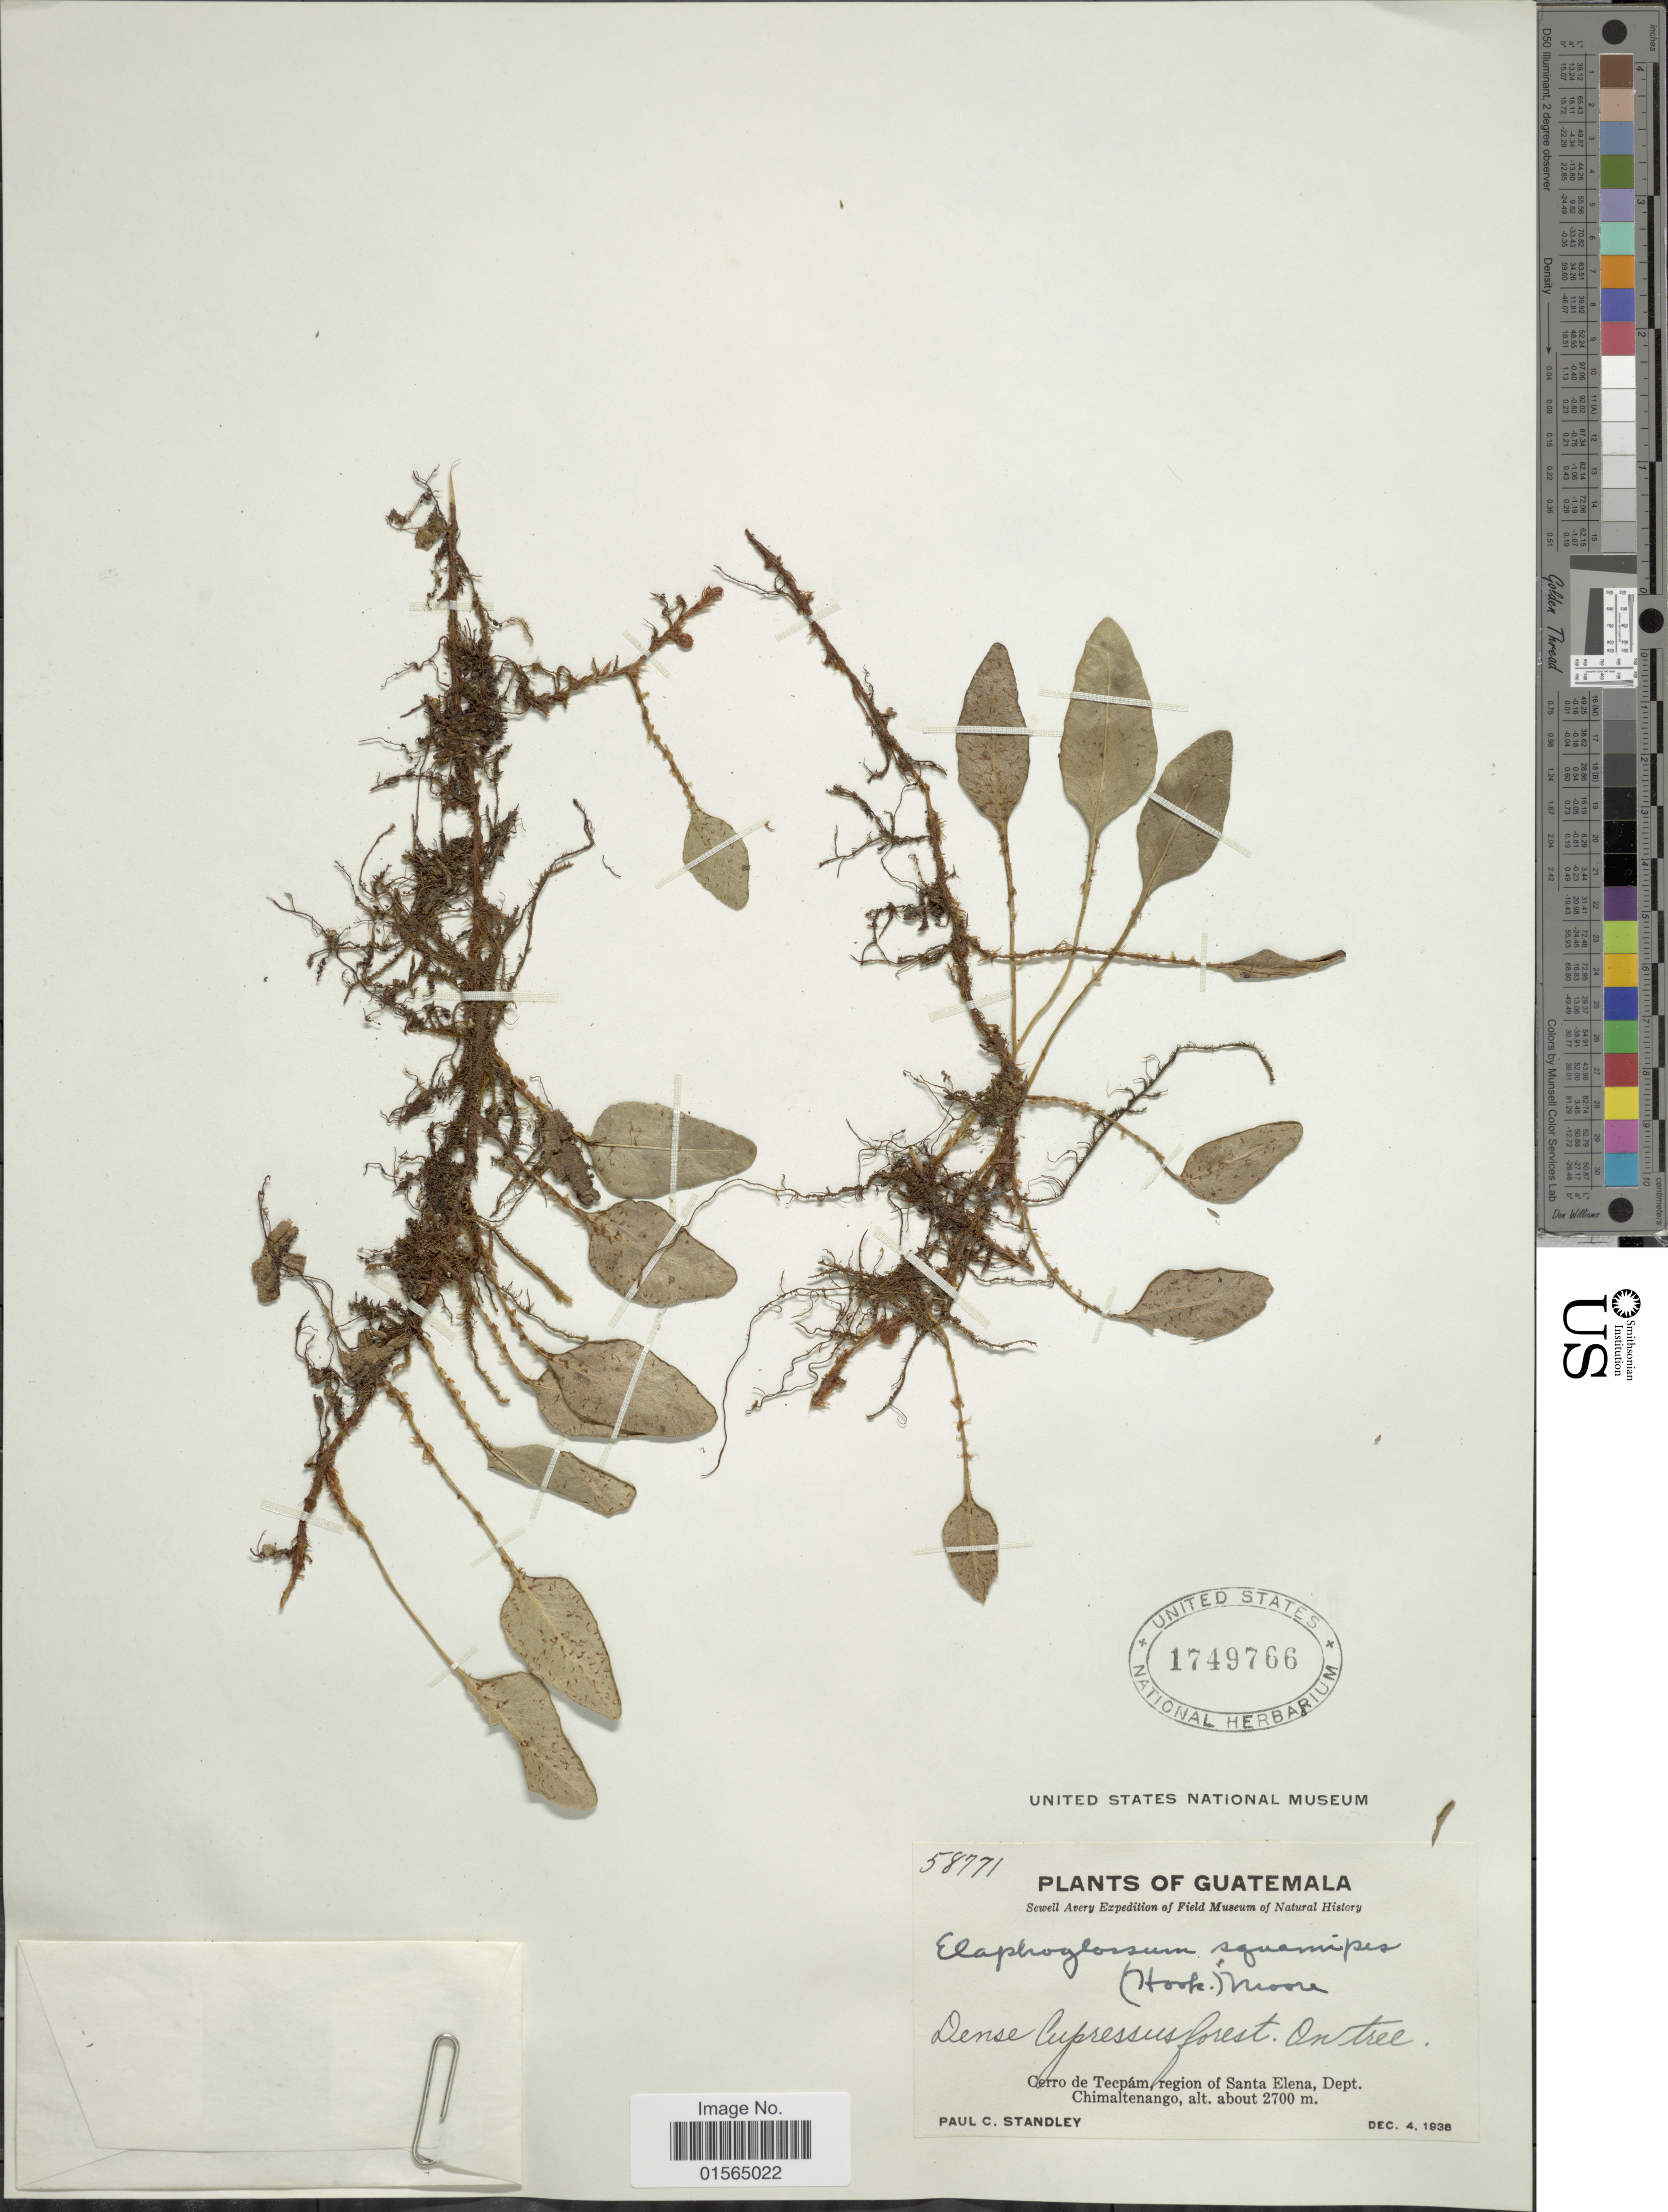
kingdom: Plantae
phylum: Tracheophyta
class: Polypodiopsida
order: Polypodiales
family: Dryopteridaceae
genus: Elaphoglossum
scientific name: Elaphoglossum squamipes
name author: (Hook.) T. Moore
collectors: P. C. Standley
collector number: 58771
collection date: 1938-12-04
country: Guatemala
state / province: Chimaltenango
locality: Cerro de Tecpam, region of Santa Elena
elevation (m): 2700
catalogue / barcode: US 1749766